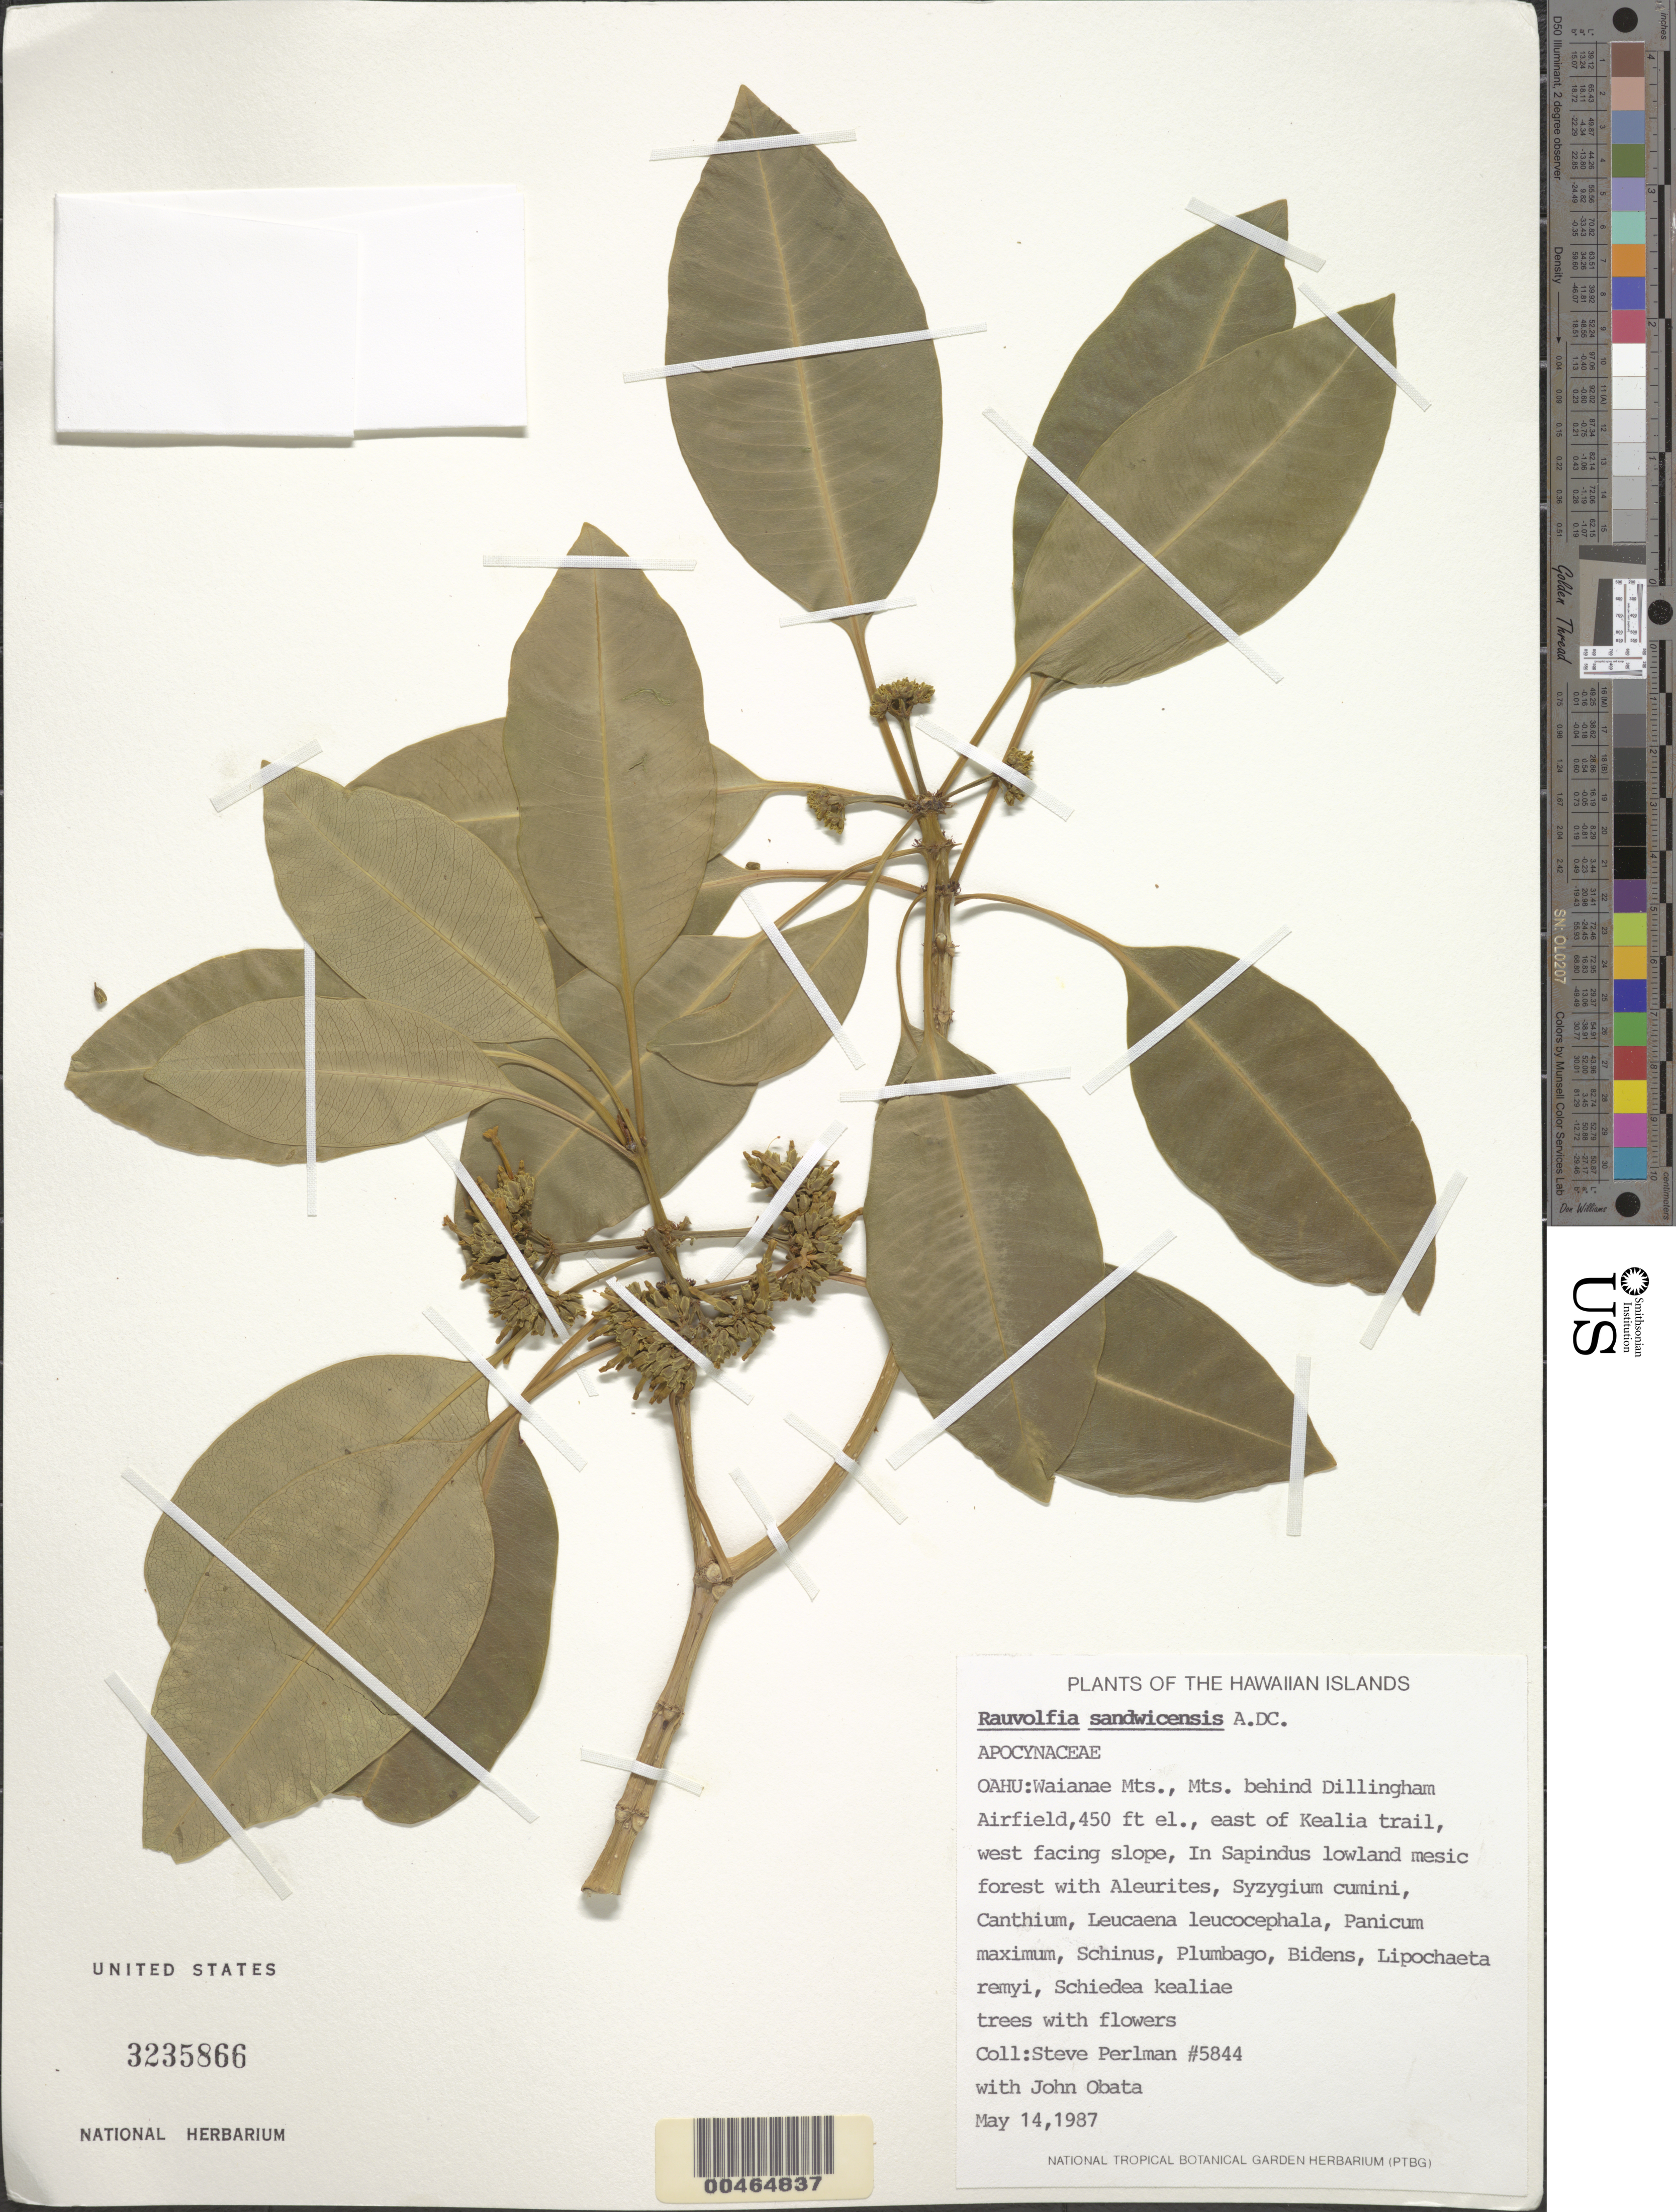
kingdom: Plantae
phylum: Tracheophyta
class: Magnoliopsida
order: Gentianales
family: Apocynaceae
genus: Rauvolfia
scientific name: Rauvolfia sandwicensis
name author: A. DC.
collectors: S. P. Perlman & J. Obata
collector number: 5844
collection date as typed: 14 May 1987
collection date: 1987-05-14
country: United States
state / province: Hawaii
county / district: Honolulu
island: Oahu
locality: Waianae Mts., Mts. behind Dillingham Airfield, E of Kealia trail, W facing slope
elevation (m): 137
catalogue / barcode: US 3235866